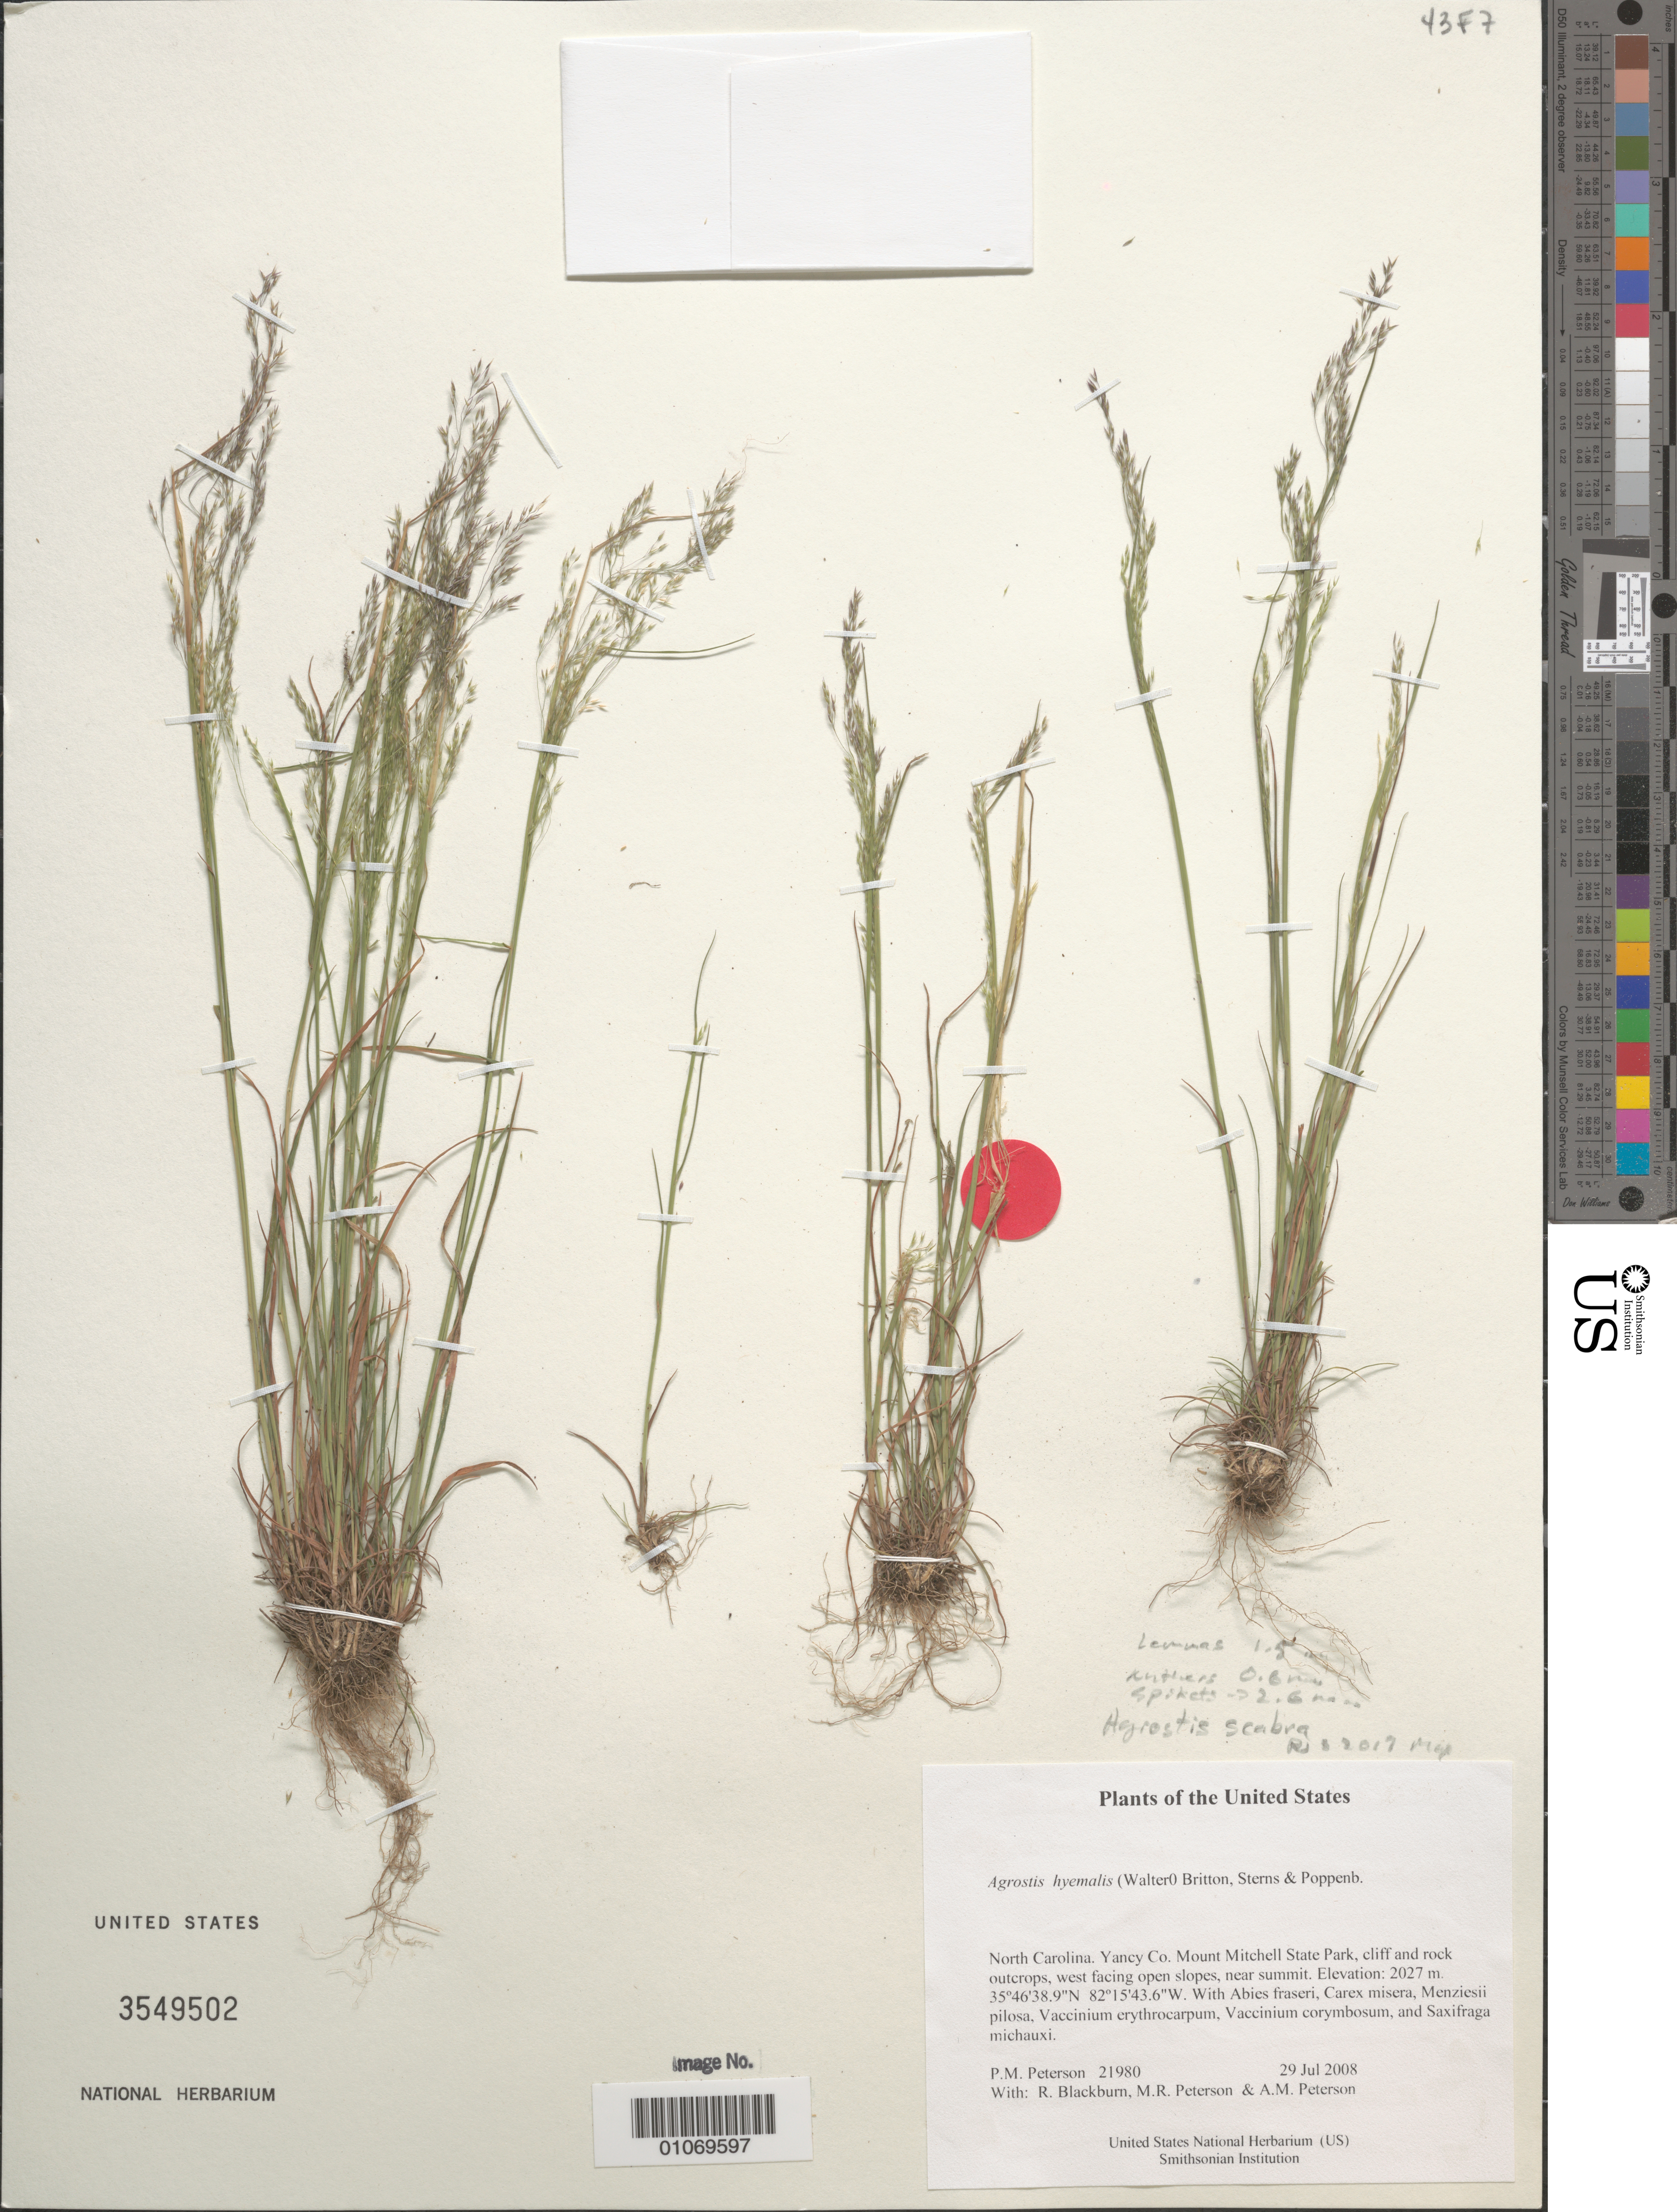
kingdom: Plantae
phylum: Tracheophyta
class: Liliopsida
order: Poales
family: Poaceae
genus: Agrostis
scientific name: Agrostis scabra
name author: Willd.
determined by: Soreng, Robert J., Research Associate (BOT), Smithsonian Institution - National Museum of Natural History (UNITED STATES)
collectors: P. M. Peterson, R. Blackburn, M. Peterson & A. M. Peterson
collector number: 21980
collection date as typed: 29 Jul 2008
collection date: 2008-07-29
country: United States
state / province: North Carolina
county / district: Yancy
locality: Mount Mitchell State Park, cliff and rock outcrops, west facing open slopes, near summit.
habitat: With Abies fraseri, Carex misera, Menziesii pilosa, Vaccinium erythrocarpum, Vaccinium corymbosum, and Saxifraga michauxi.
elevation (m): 2027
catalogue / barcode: US 3549502